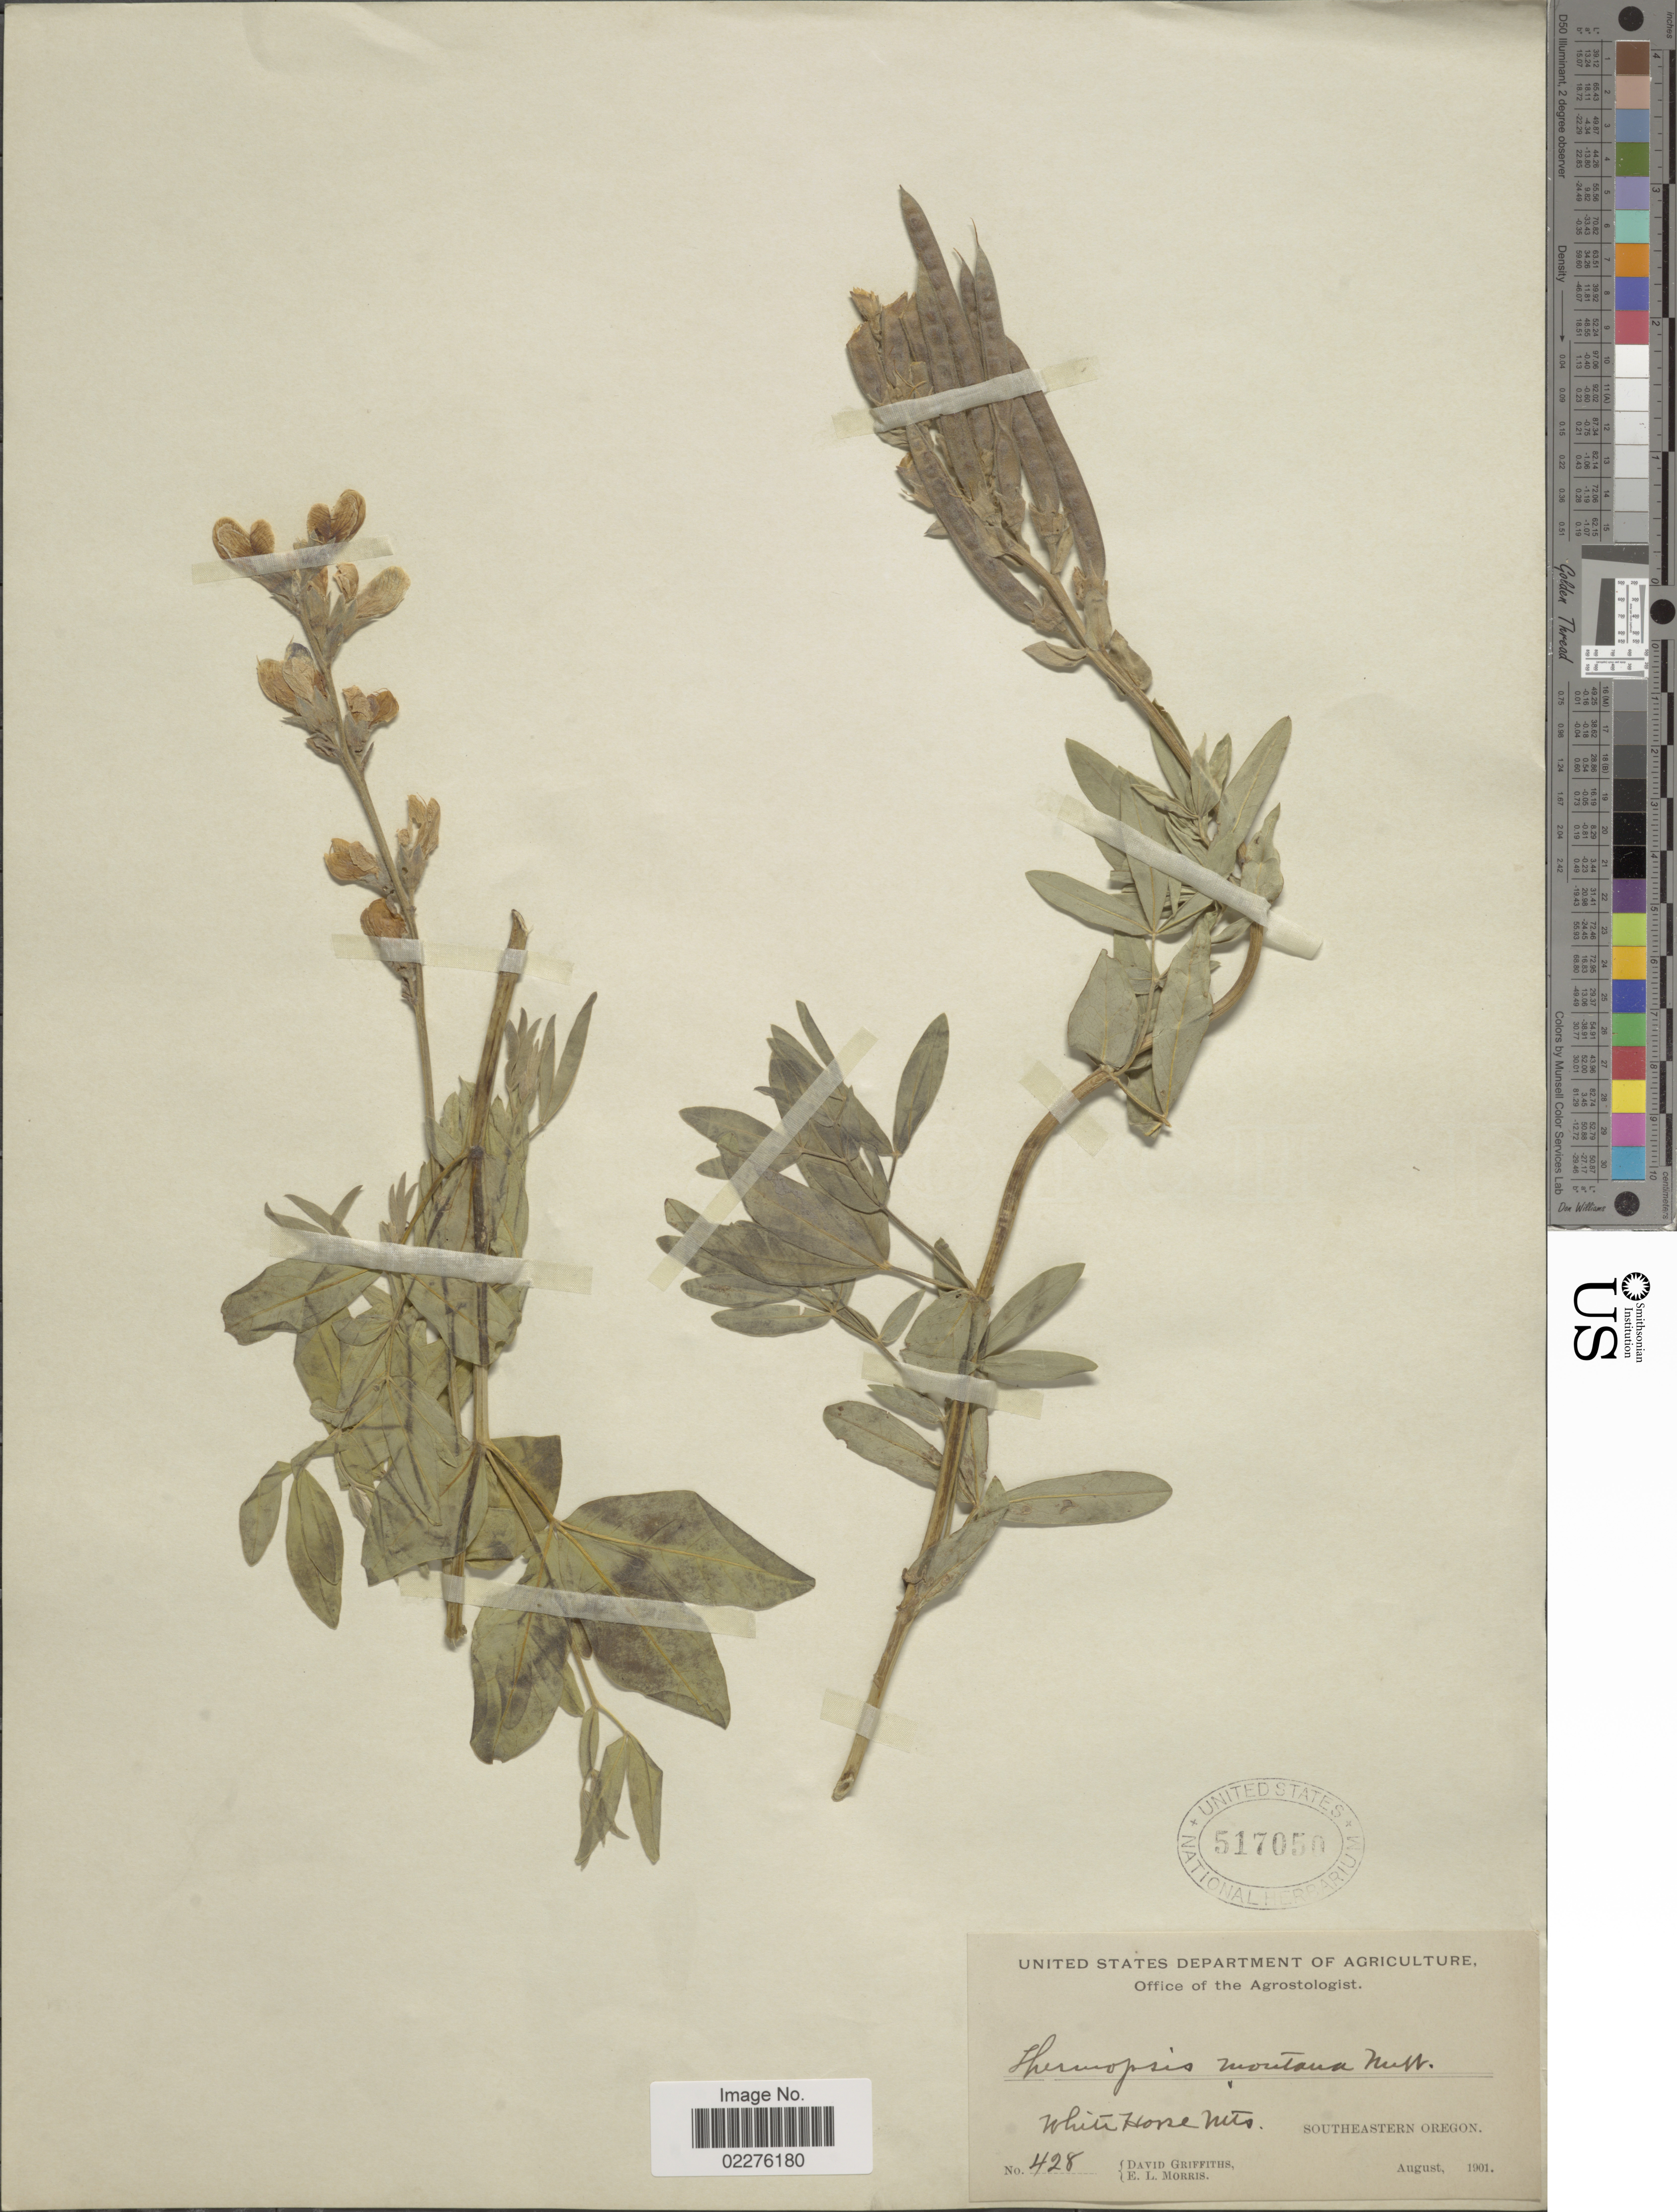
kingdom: Plantae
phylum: Tracheophyta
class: Magnoliopsida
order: Fabales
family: Fabaceae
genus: Thermopsis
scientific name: Thermopsis montana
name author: Nutt.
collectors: D. Griffiths & E. Morris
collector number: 428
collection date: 1901-08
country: United States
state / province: Oregon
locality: White Horse Mts, Southeastern Oregon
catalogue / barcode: US 517050